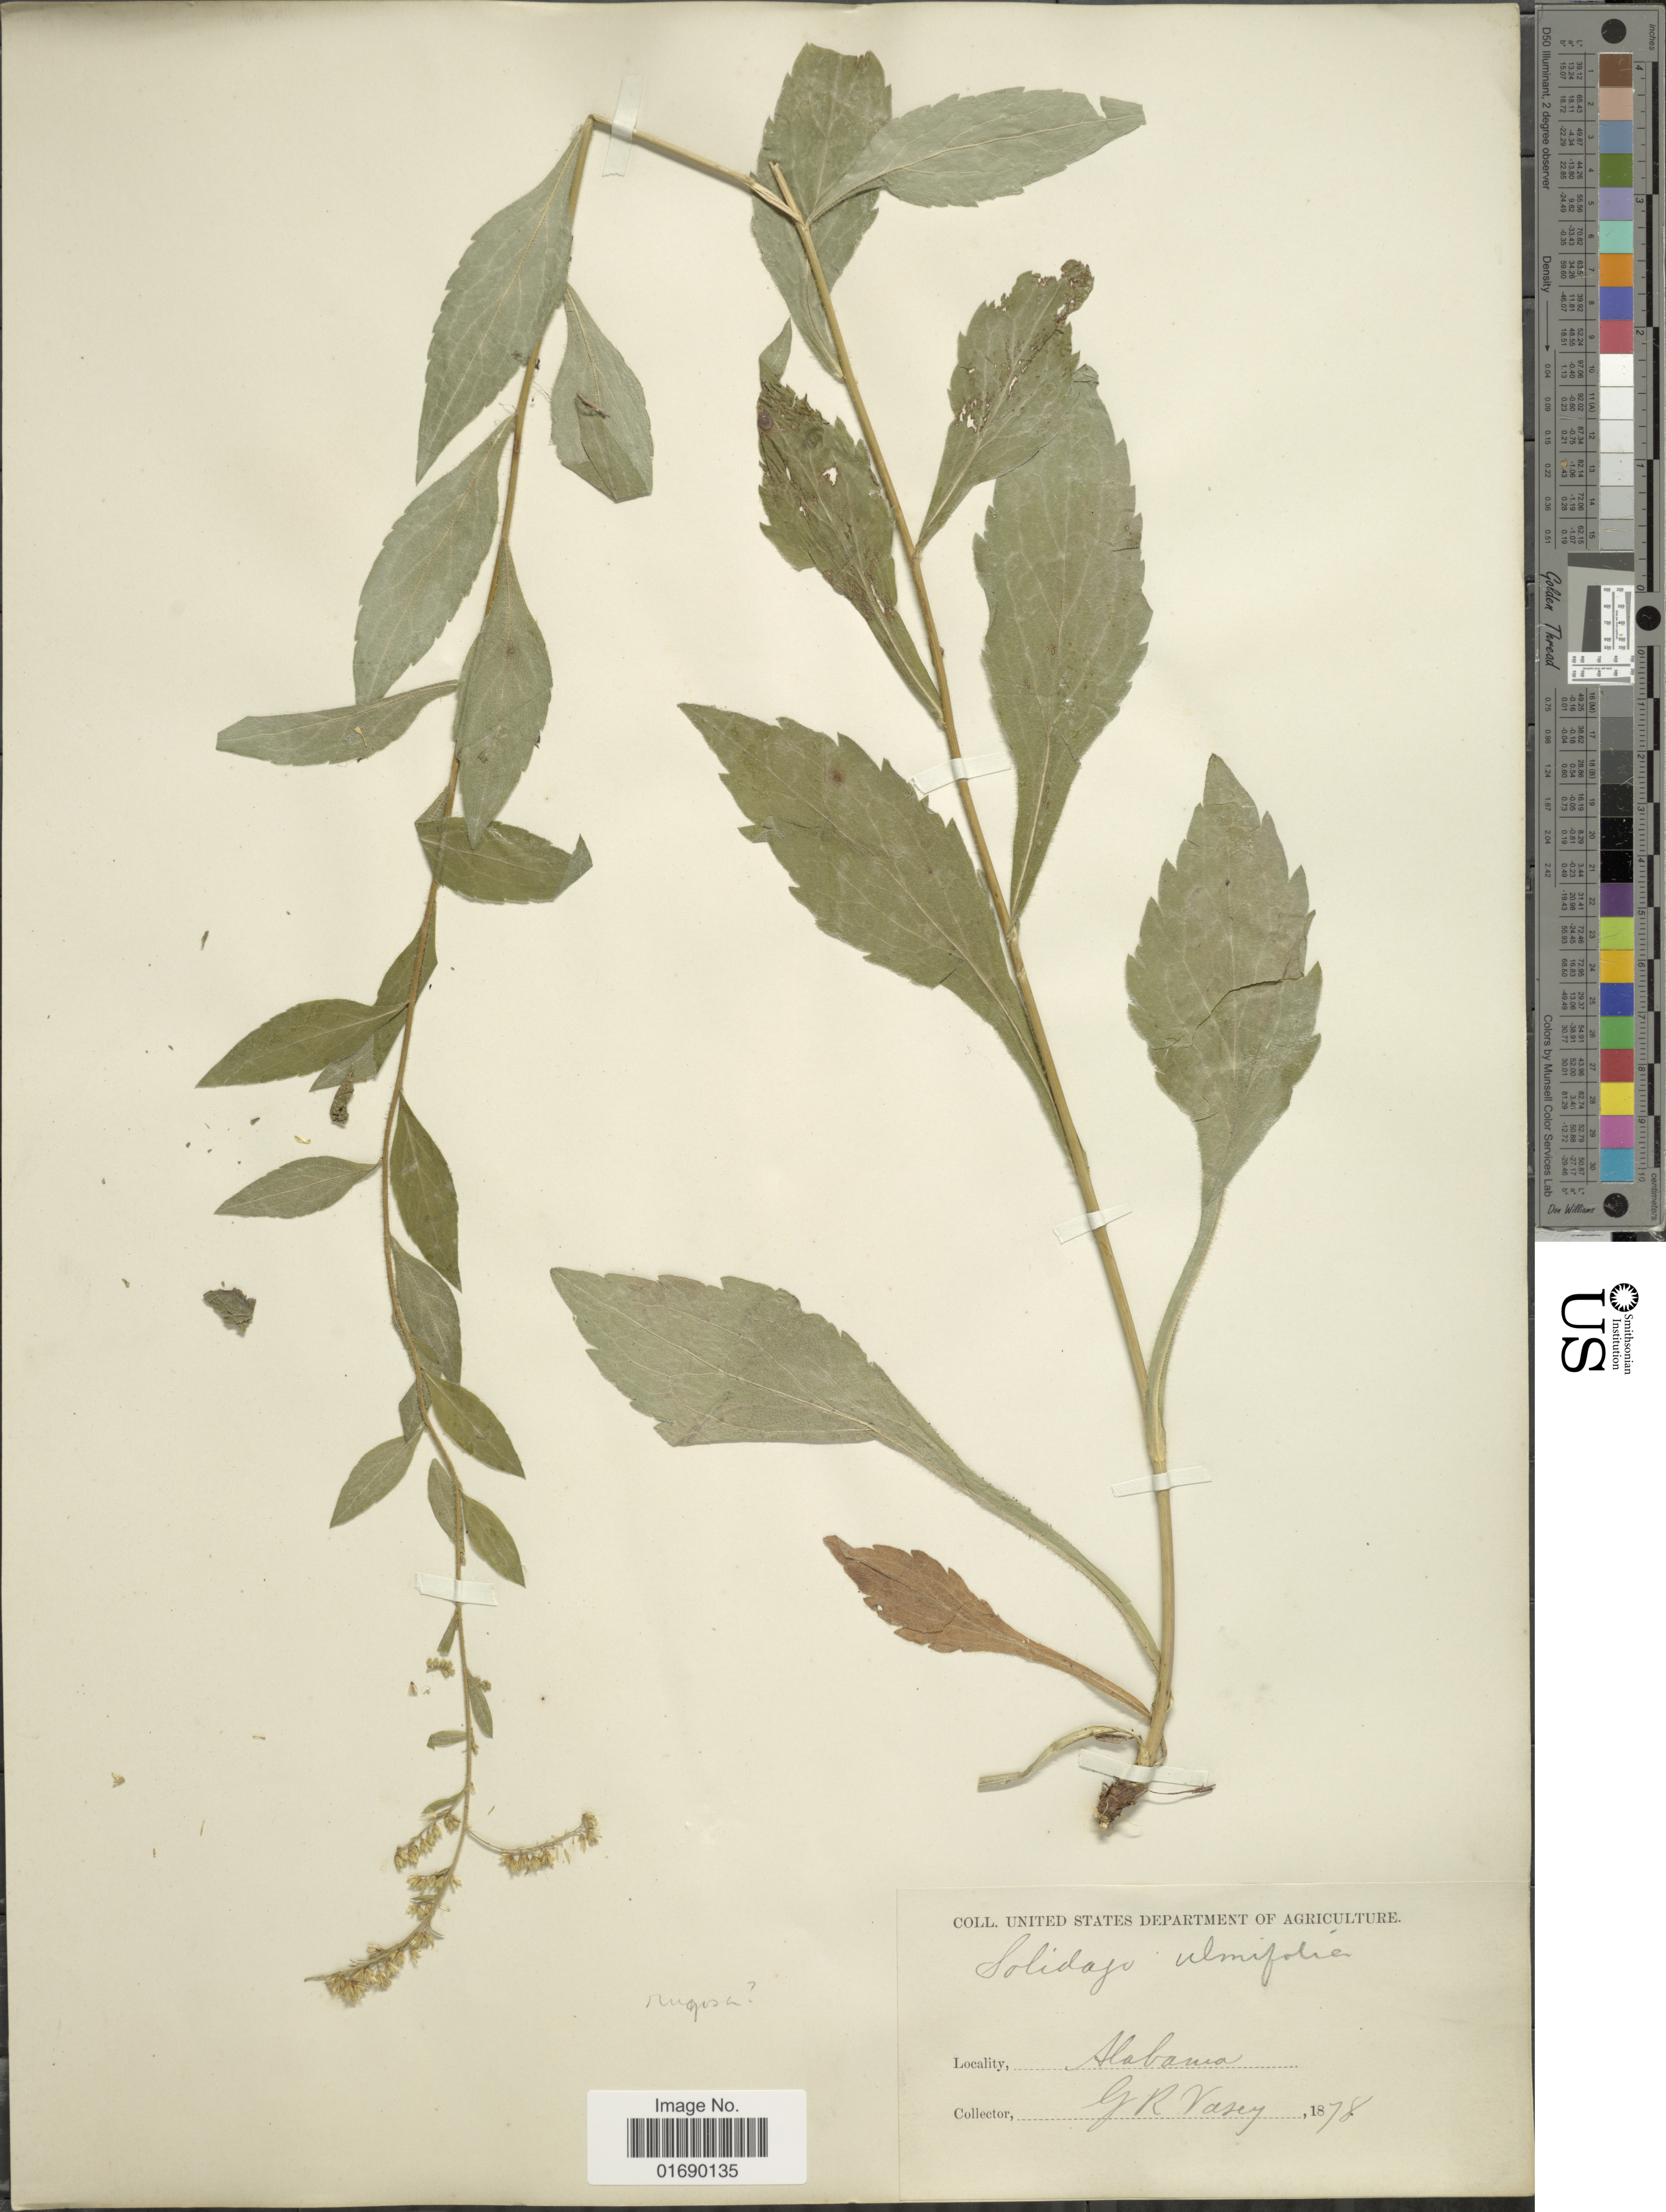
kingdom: Plantae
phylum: Tracheophyta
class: Magnoliopsida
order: Asterales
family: Asteraceae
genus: Solidago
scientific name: Solidago rugosa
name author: Mill.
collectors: G. R. Vasey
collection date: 1878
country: United States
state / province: Alabama